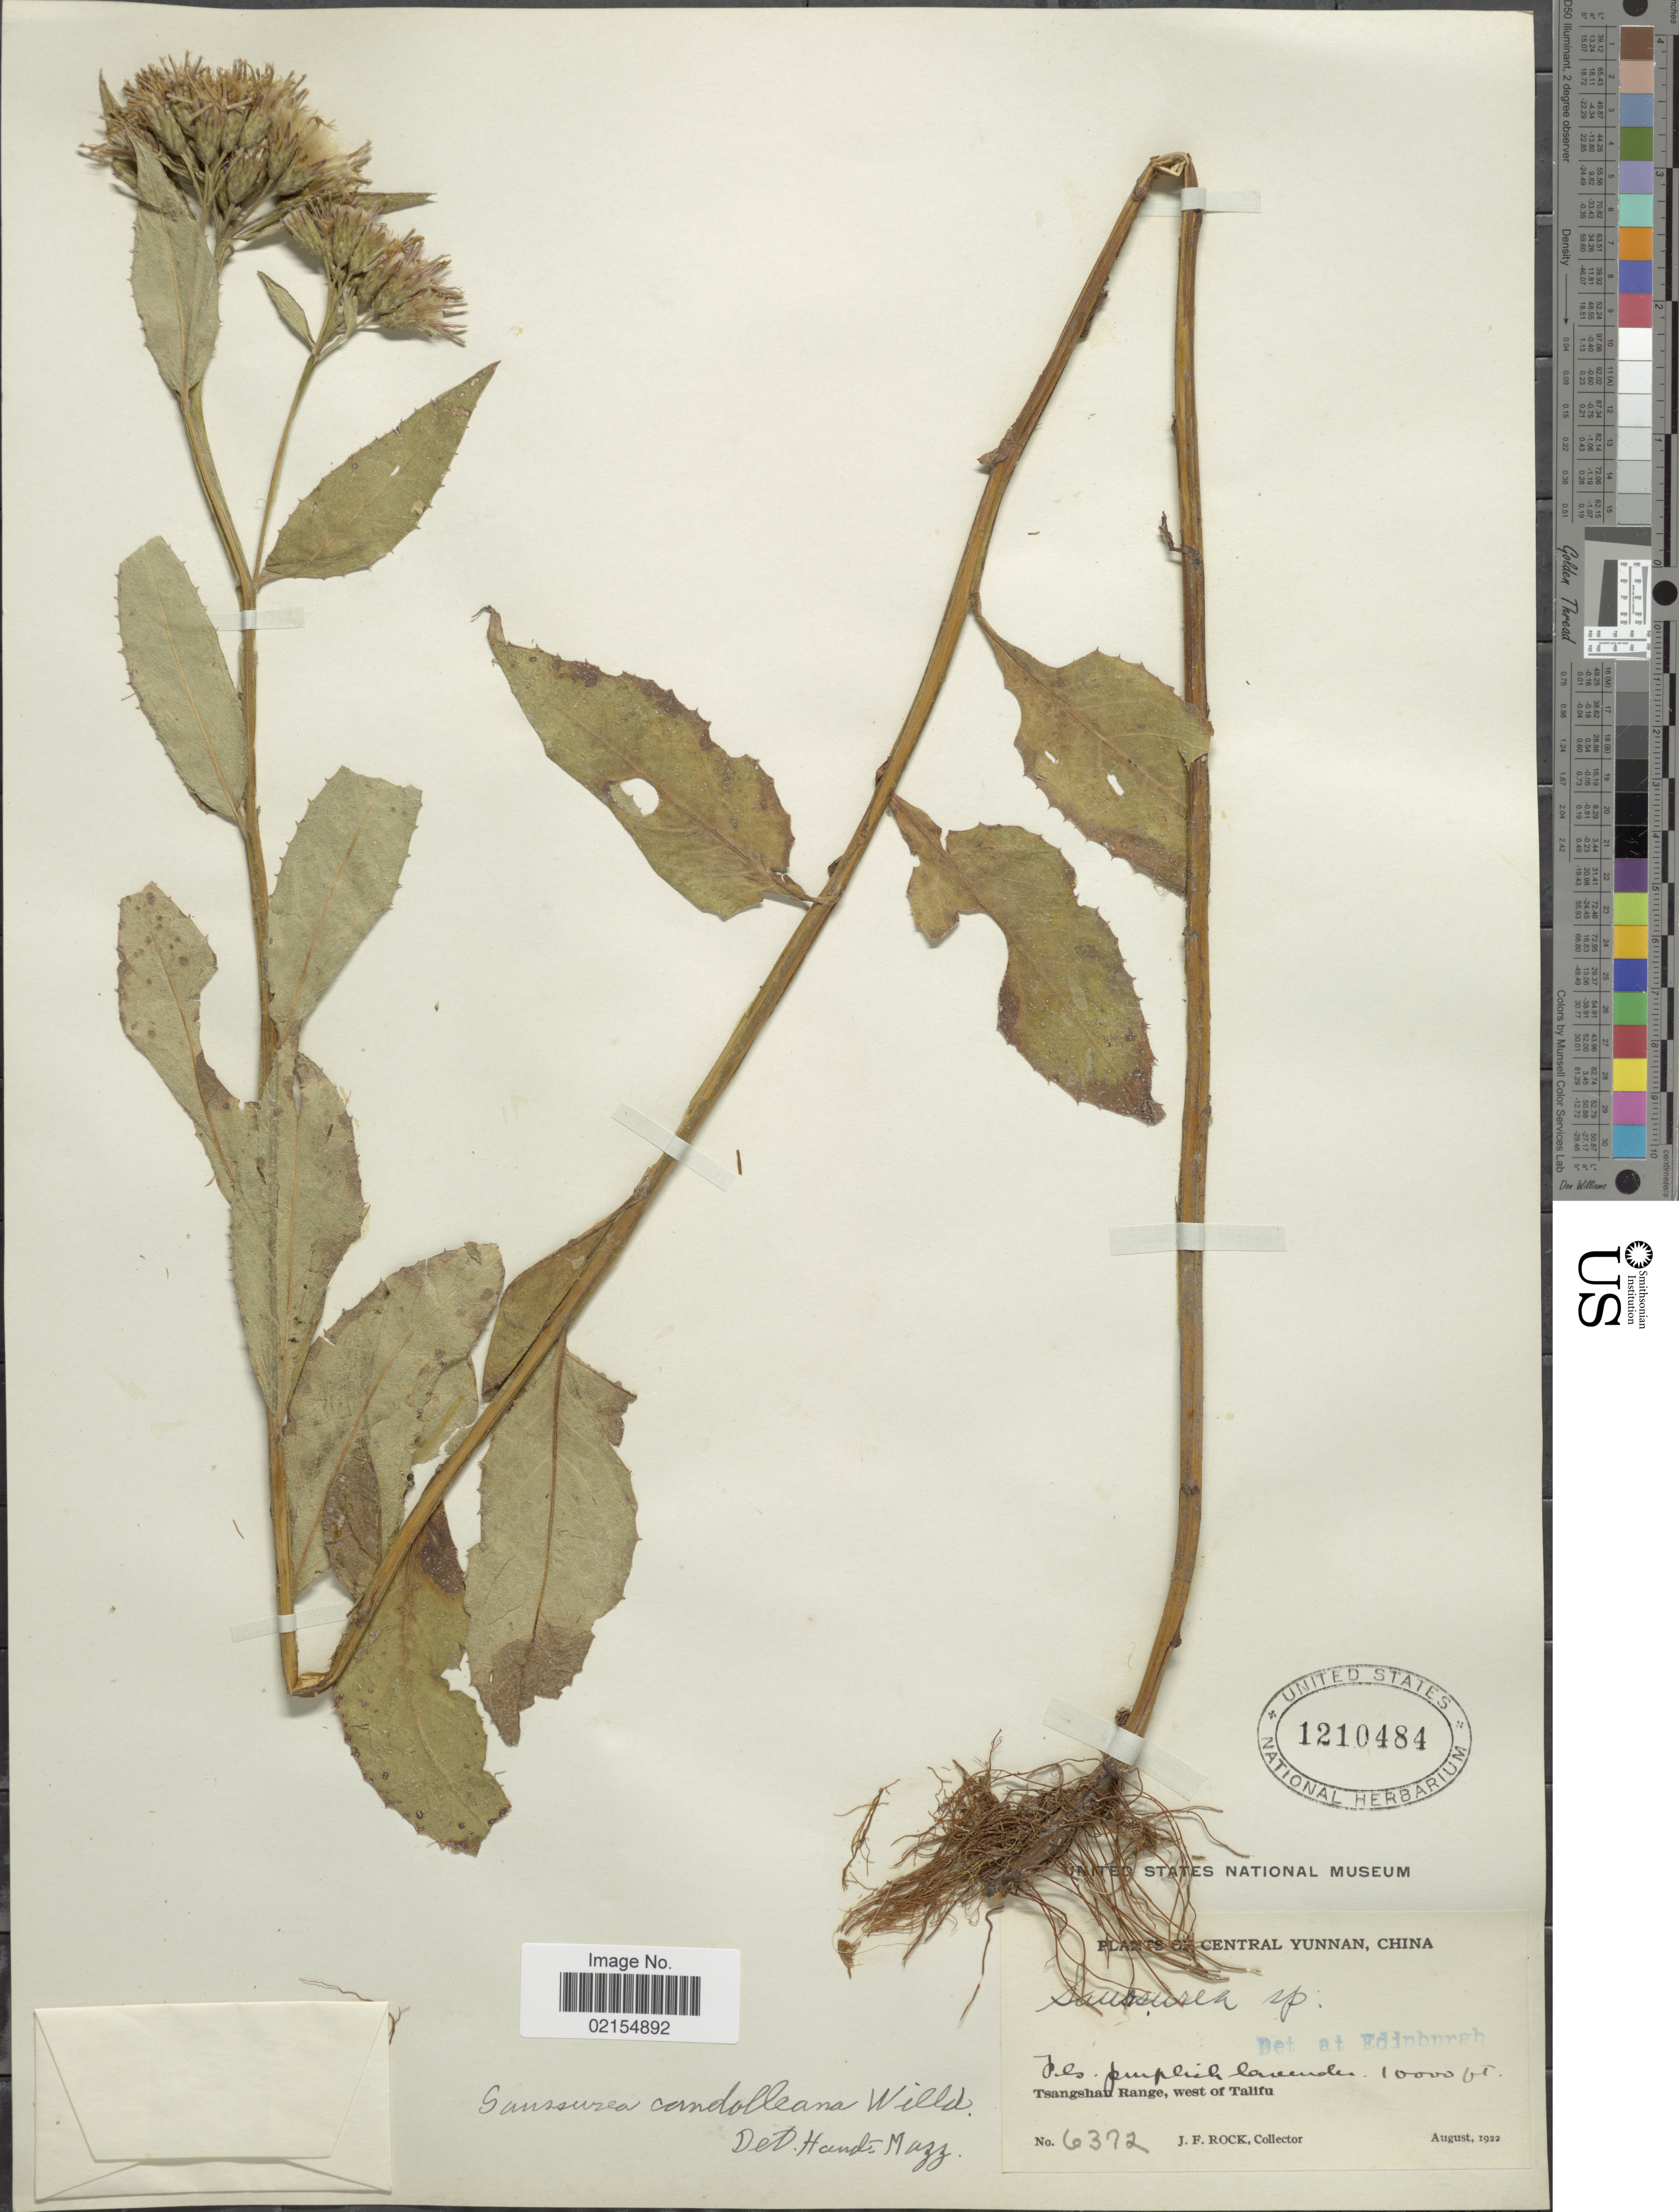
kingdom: Plantae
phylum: Tracheophyta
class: Magnoliopsida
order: Asterales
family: Asteraceae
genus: Saussurea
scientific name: Saussurea virgata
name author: Franch.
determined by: Chen, Yousheng S.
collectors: J. Rock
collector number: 6372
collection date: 1922-08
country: China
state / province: Yunnan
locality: Central Yunnan, China, Tsangshan Range, west of Talifu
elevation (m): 3048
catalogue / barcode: US 1210484